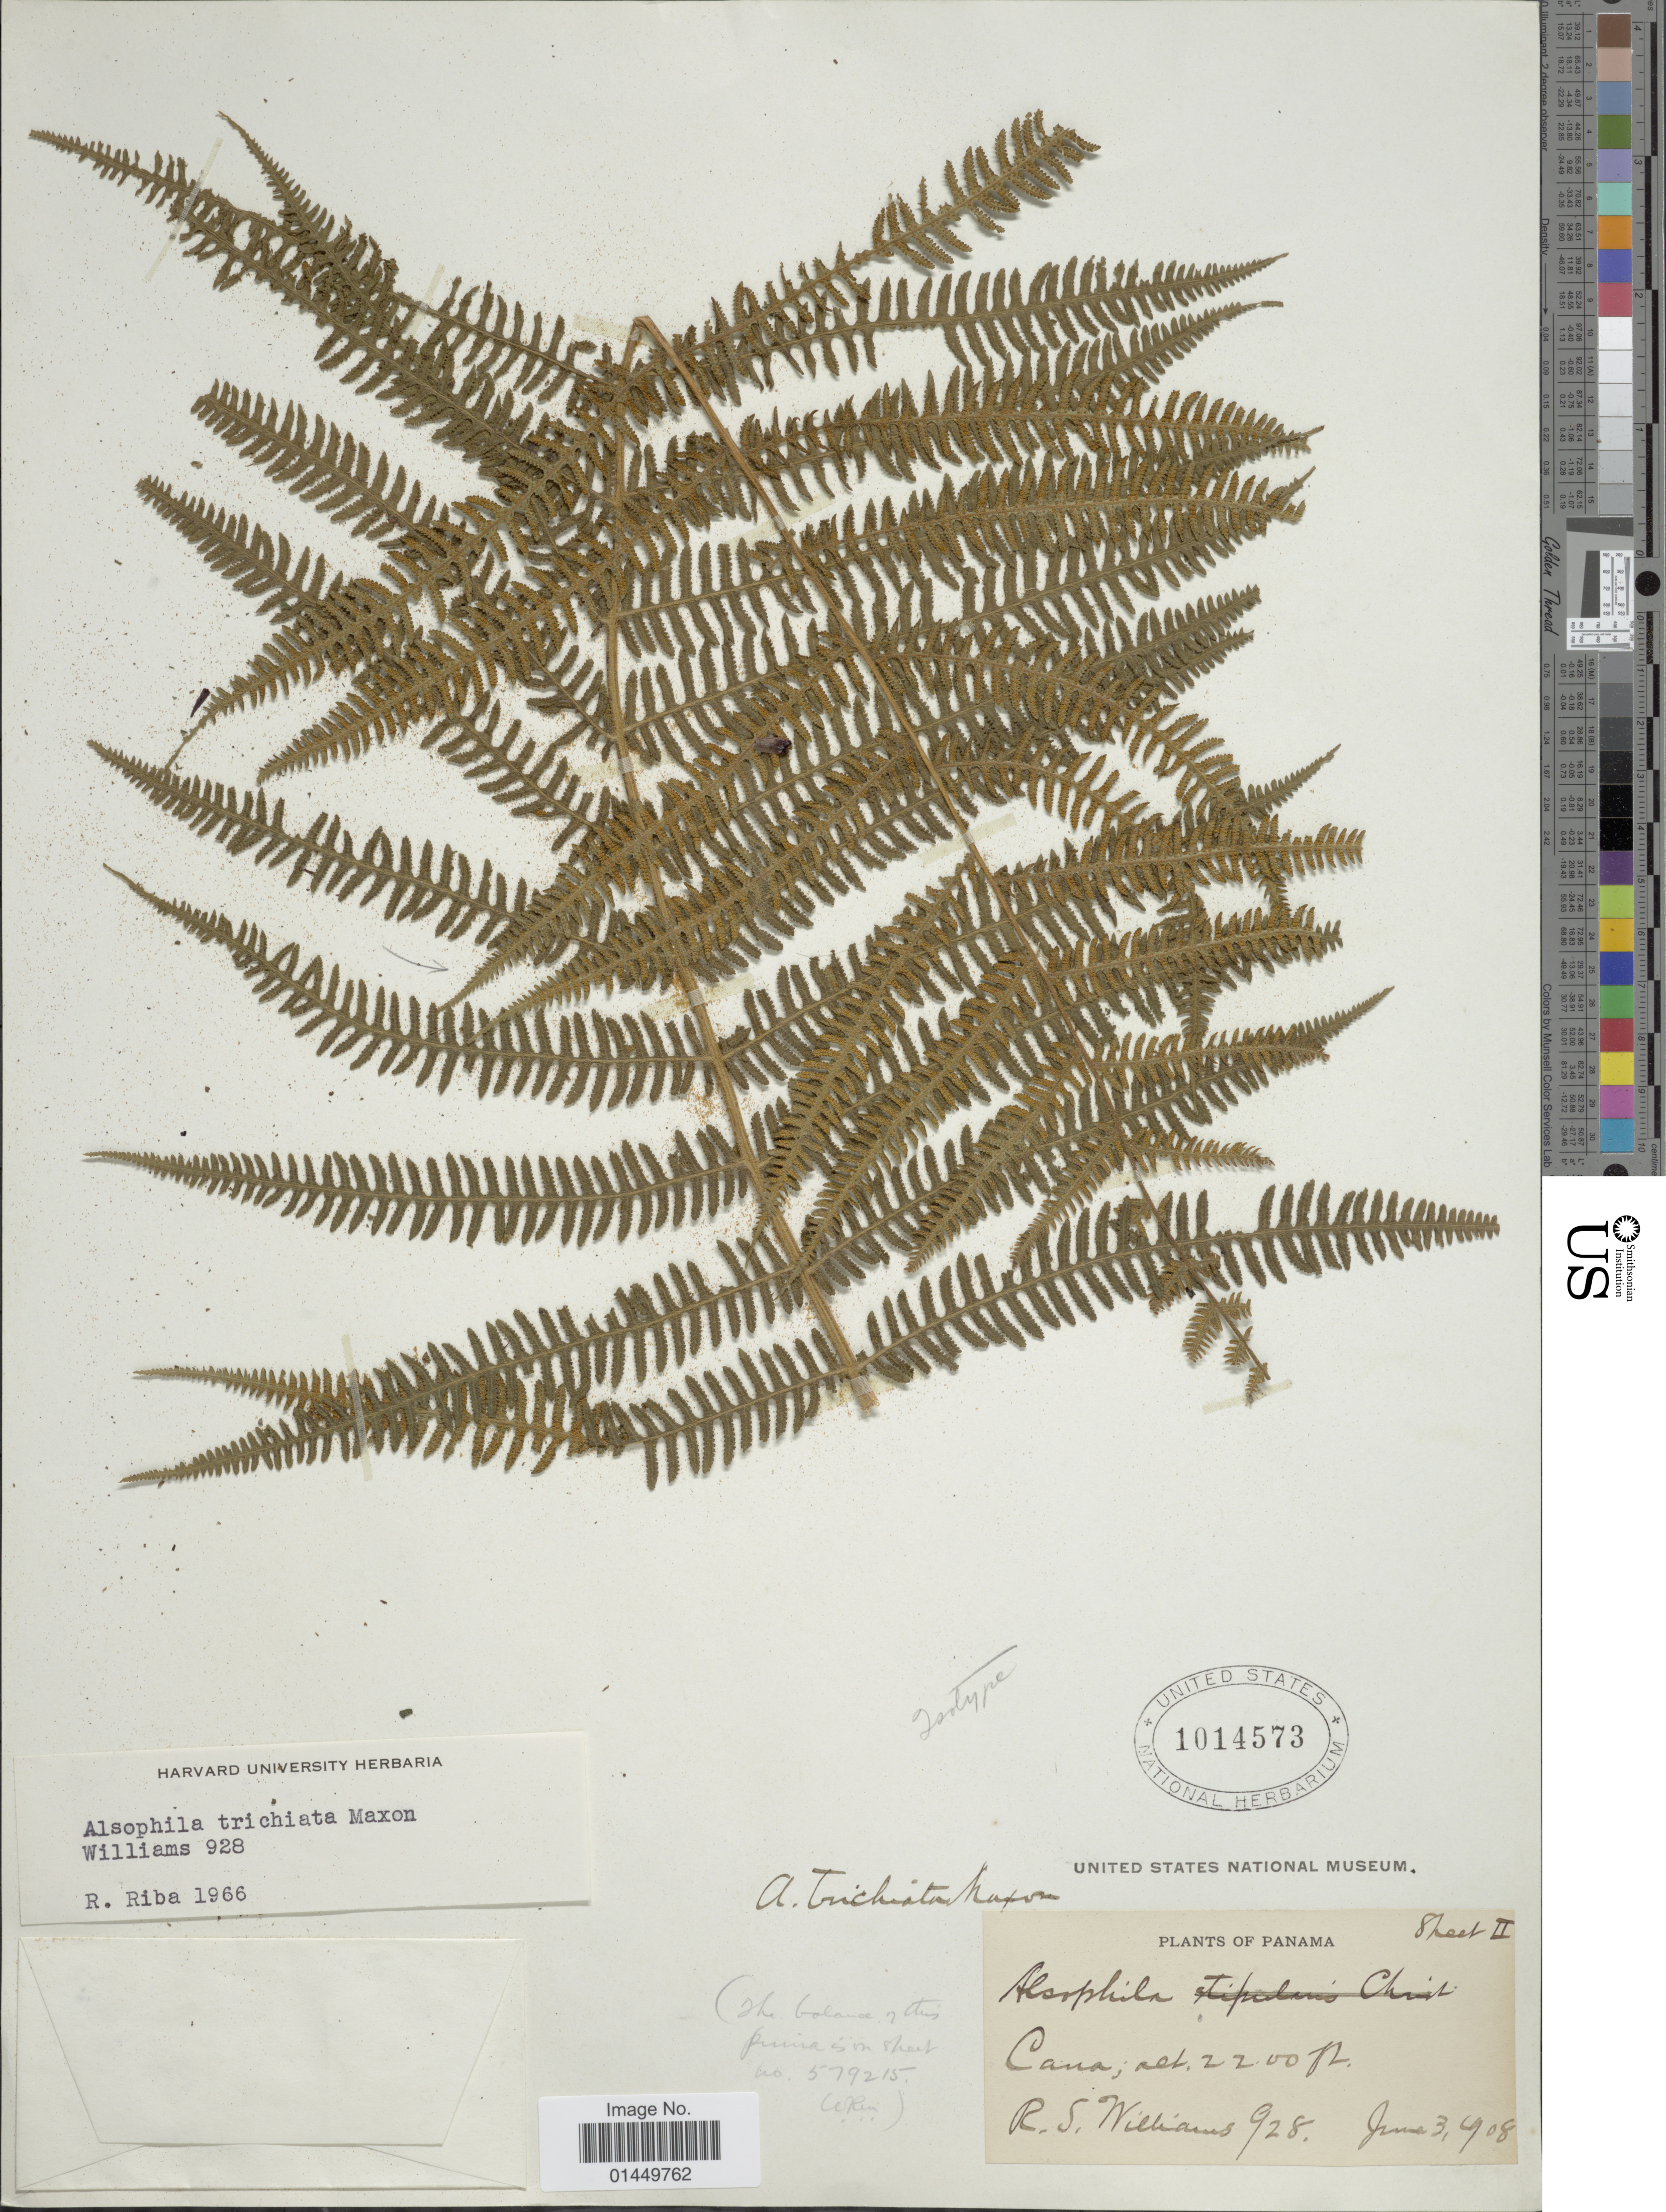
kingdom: Plantae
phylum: Tracheophyta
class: Polypodiopsida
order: Cyatheales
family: Cyatheaceae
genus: Cyathea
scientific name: Cyathea trichiata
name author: (Maxon) Domin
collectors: R. S. Williams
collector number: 928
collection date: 1908-06-03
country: Panama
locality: Cana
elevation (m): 671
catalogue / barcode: US 1014573